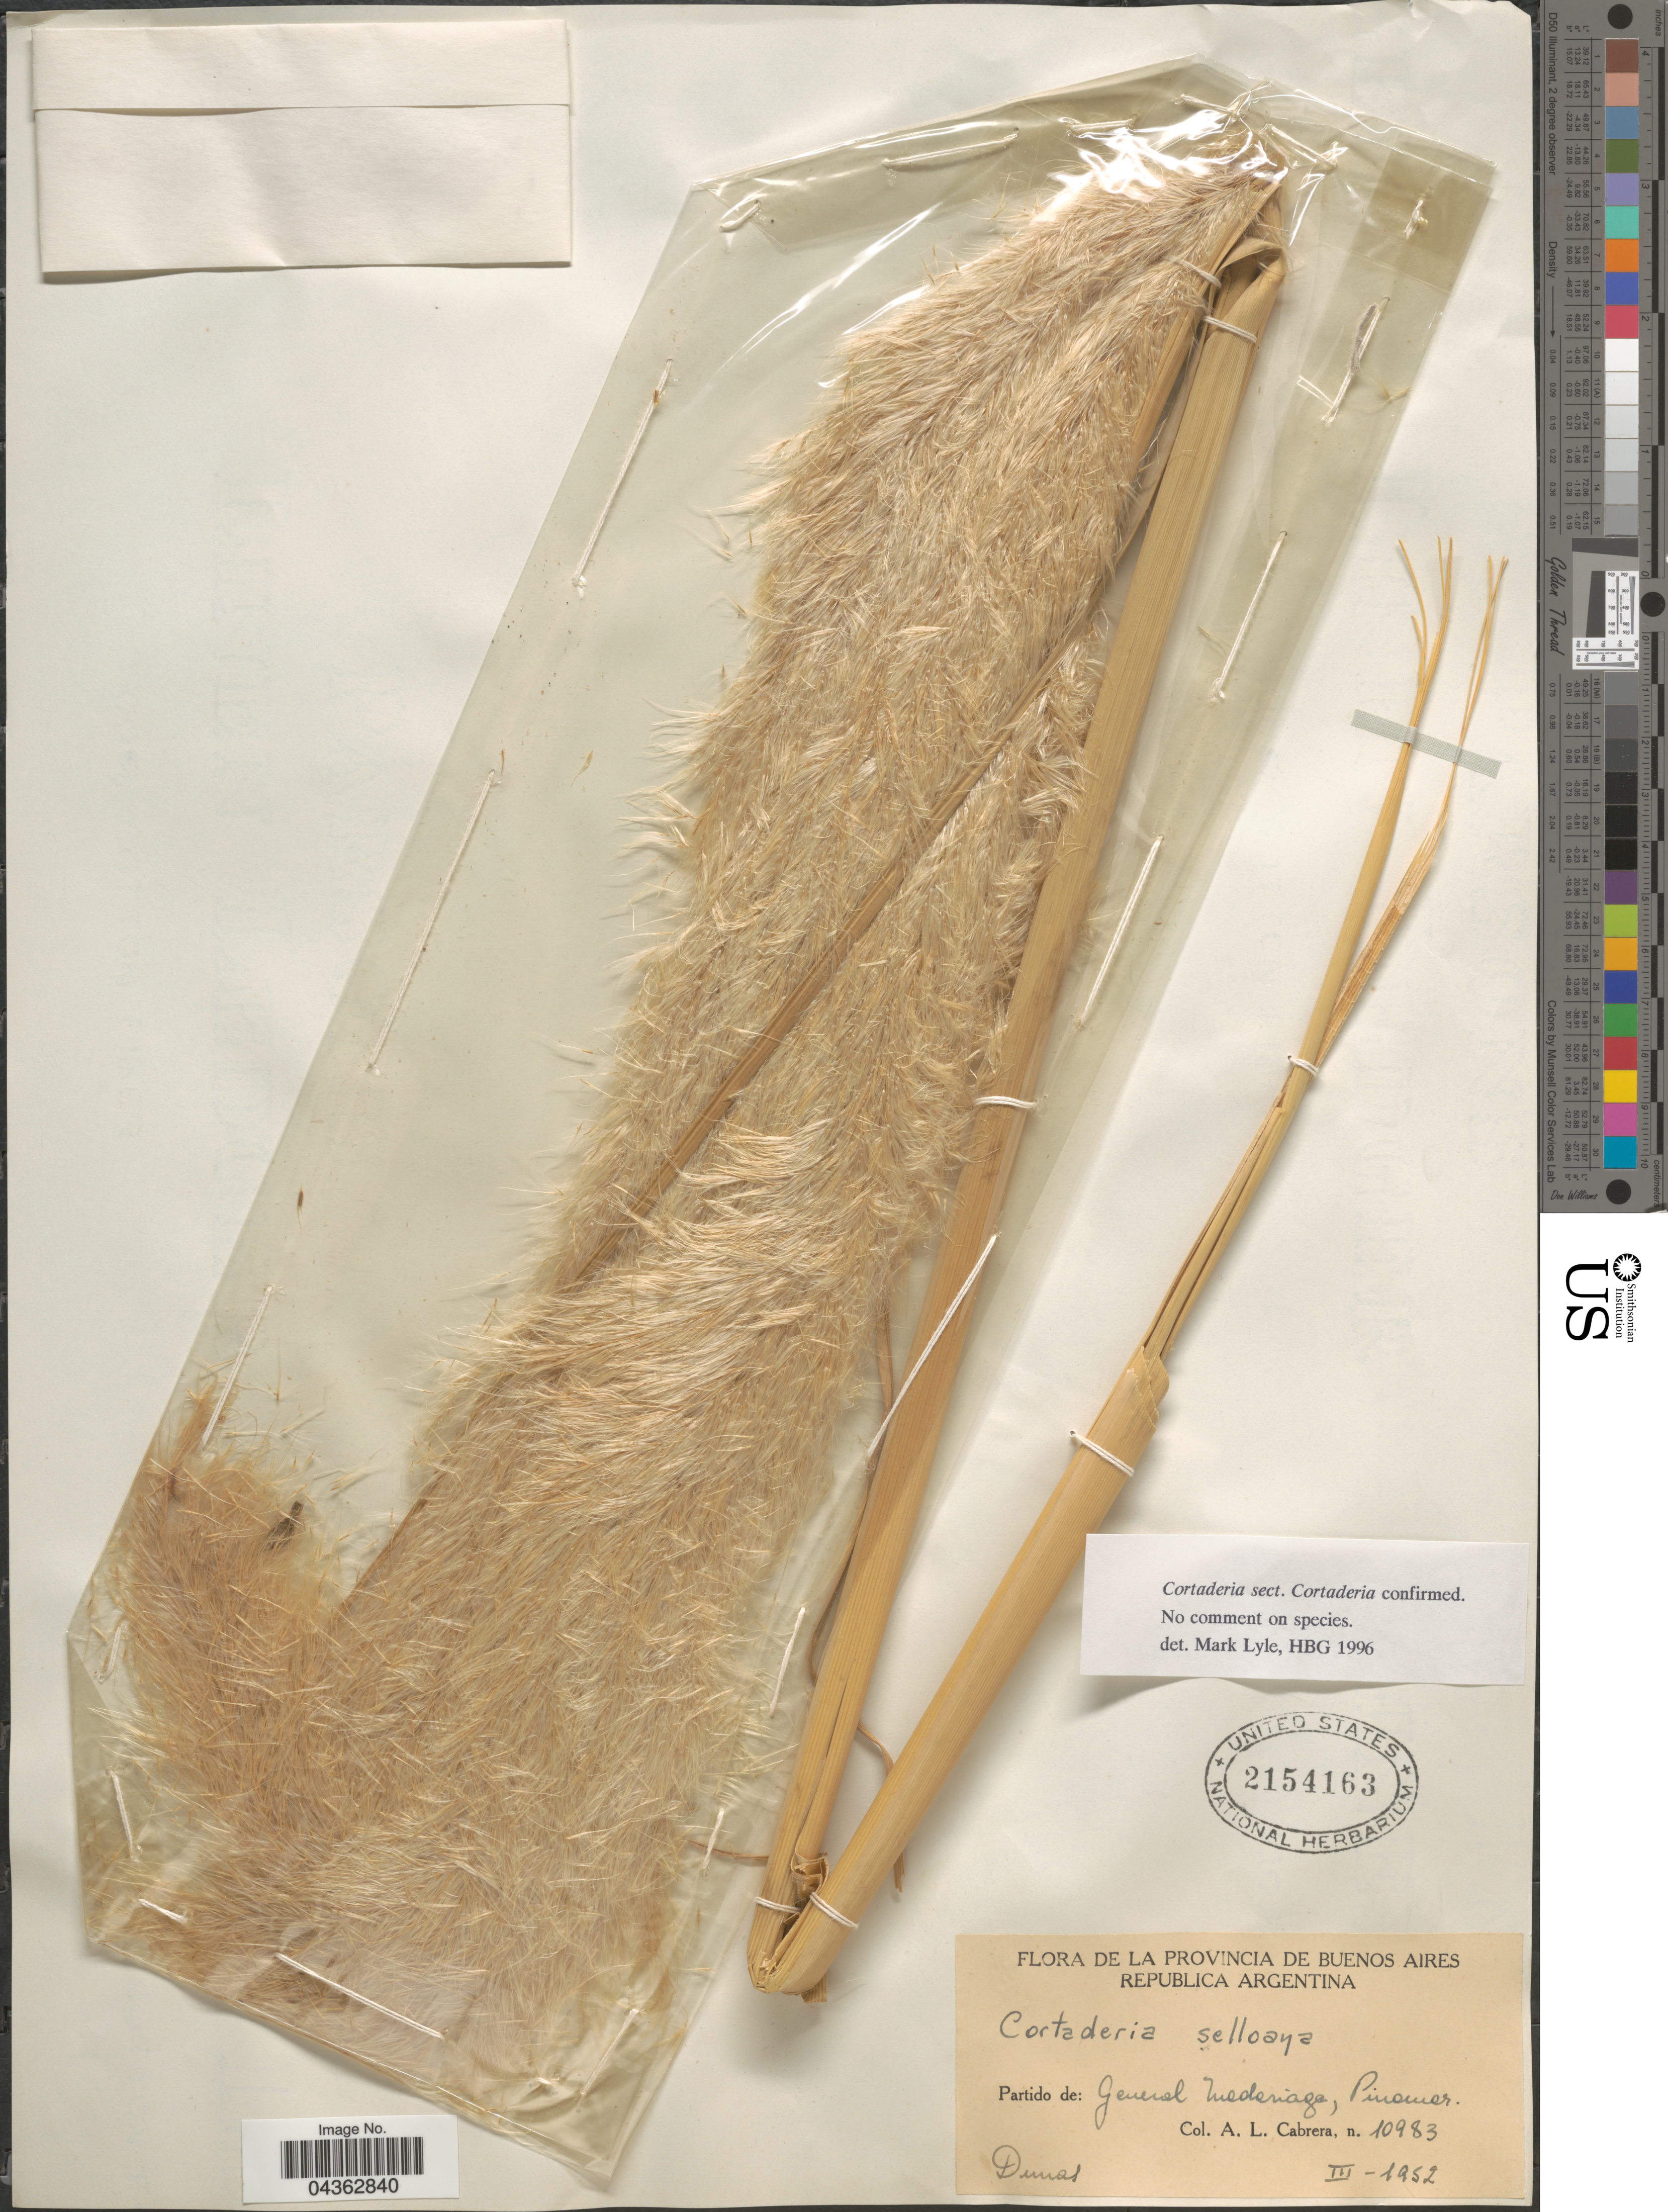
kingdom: Plantae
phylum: Tracheophyta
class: Liliopsida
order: Poales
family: Poaceae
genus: Cortaderia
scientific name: Cortaderia selloana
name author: (Schult. & Schult. f.) Asch. & Graebn.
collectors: A. L. Cabrera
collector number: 10983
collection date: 1952-03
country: Argentina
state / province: Buenos Aires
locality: Partido de: General Madariaga, Pinamar. Dumas [unsure placement].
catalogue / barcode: US 2154163